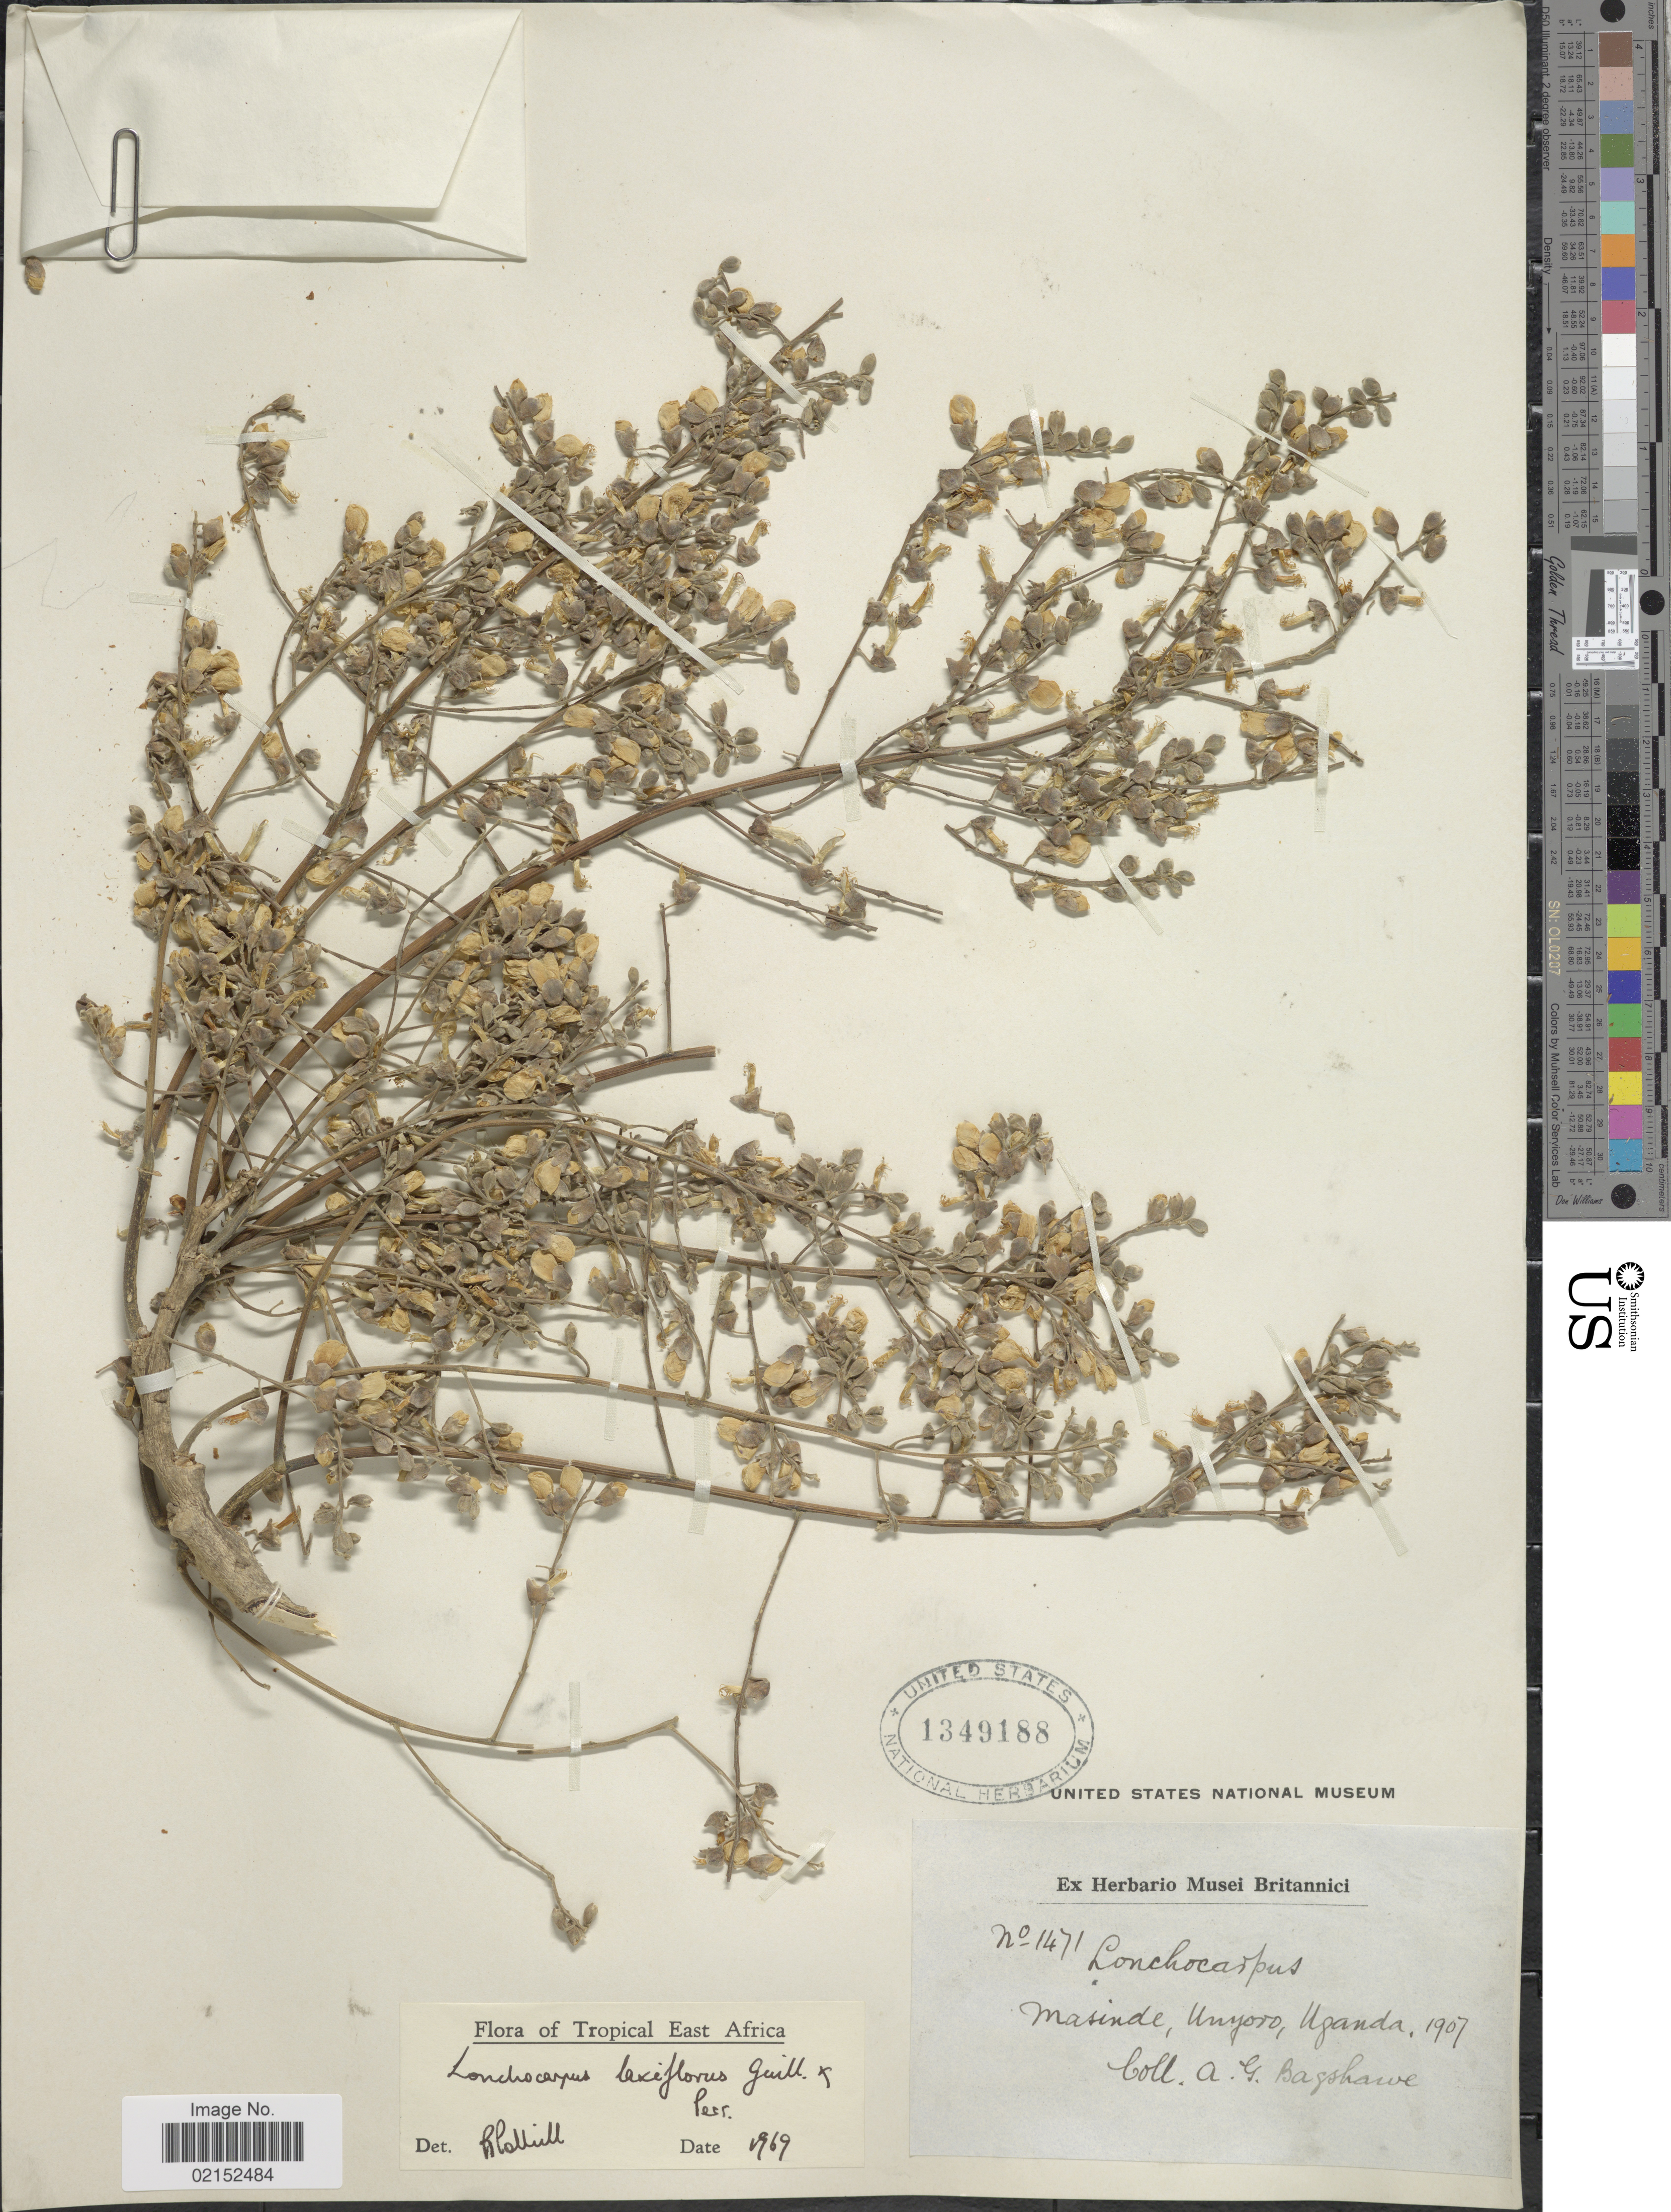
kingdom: Plantae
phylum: Tracheophyta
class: Magnoliopsida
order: Fabales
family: Fabaceae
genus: Lonchocarpus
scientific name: Lonchocarpus laxiflorus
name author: Guill. & Perr.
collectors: A. Bagshawe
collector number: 1471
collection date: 1907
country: Uganda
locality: Masinde, Unyoro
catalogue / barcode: US 1349188